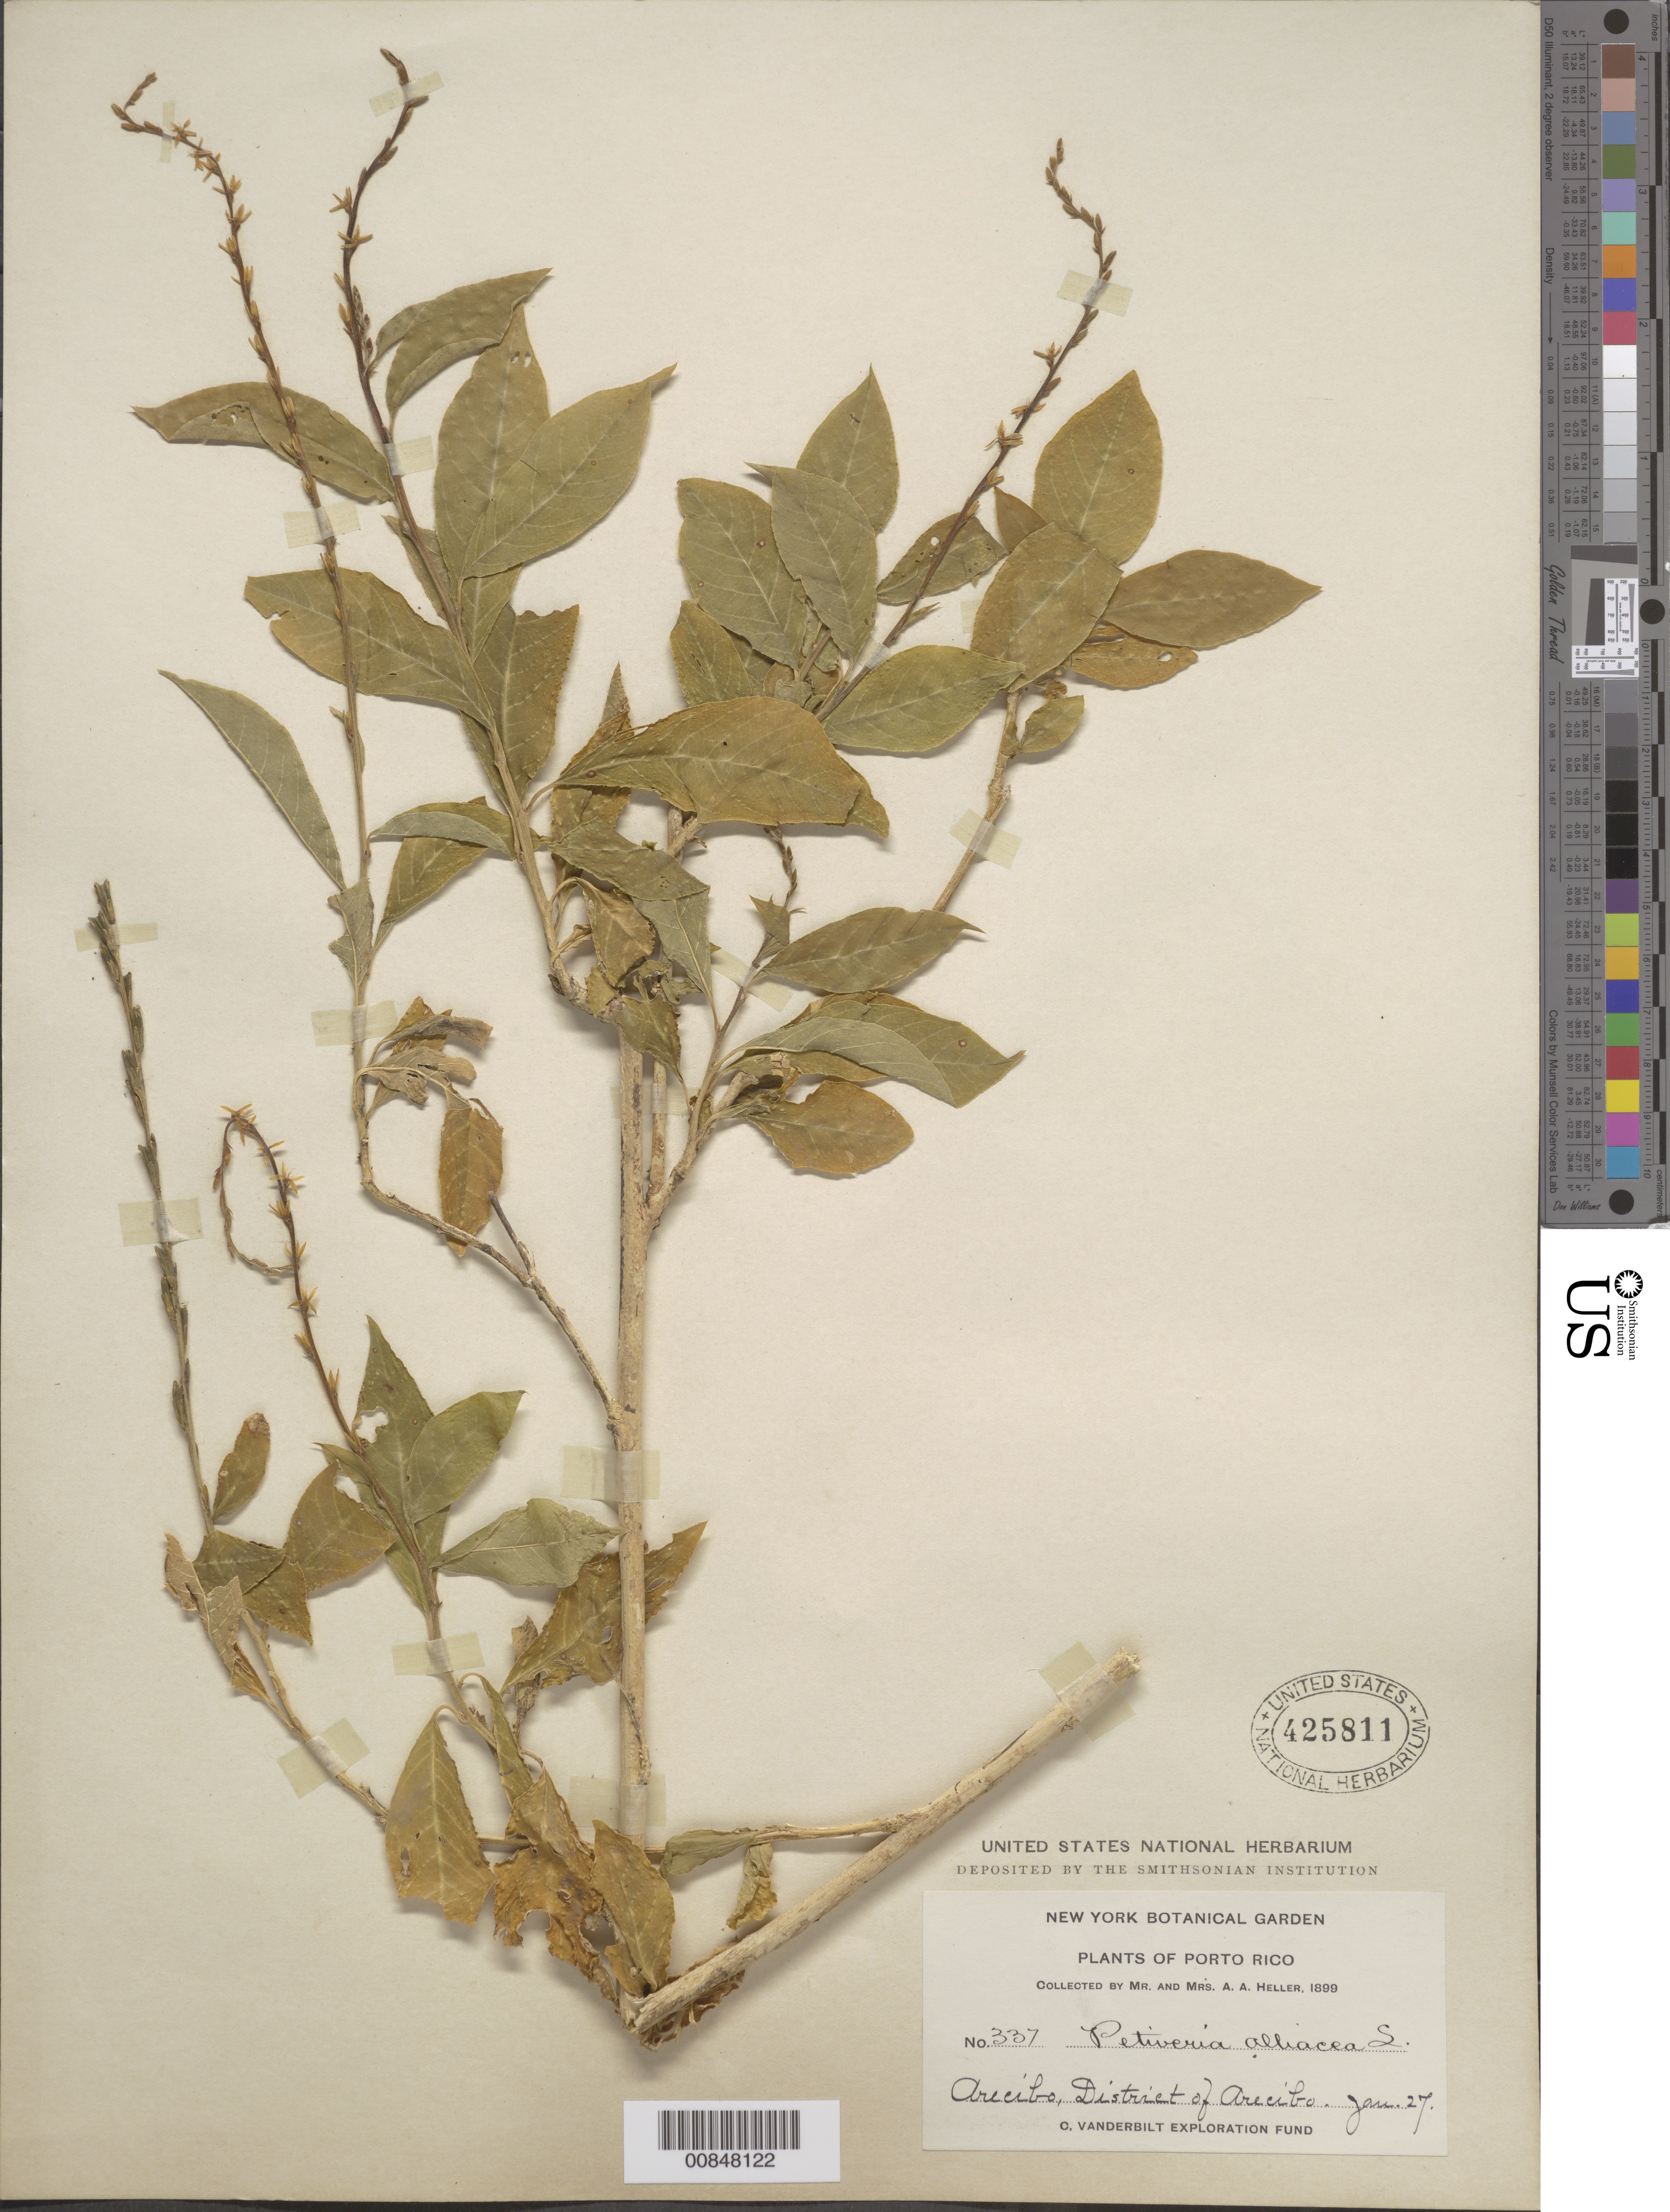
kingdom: Plantae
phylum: Tracheophyta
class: Magnoliopsida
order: Caryophyllales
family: Phytolaccaceae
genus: Petiveria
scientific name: Petiveria alliacea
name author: L.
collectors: A. A. Heller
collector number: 337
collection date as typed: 27 Jan 1927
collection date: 1927-01-27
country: Puerto Rico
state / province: Arecibo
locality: Arecibo.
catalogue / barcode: US 425811